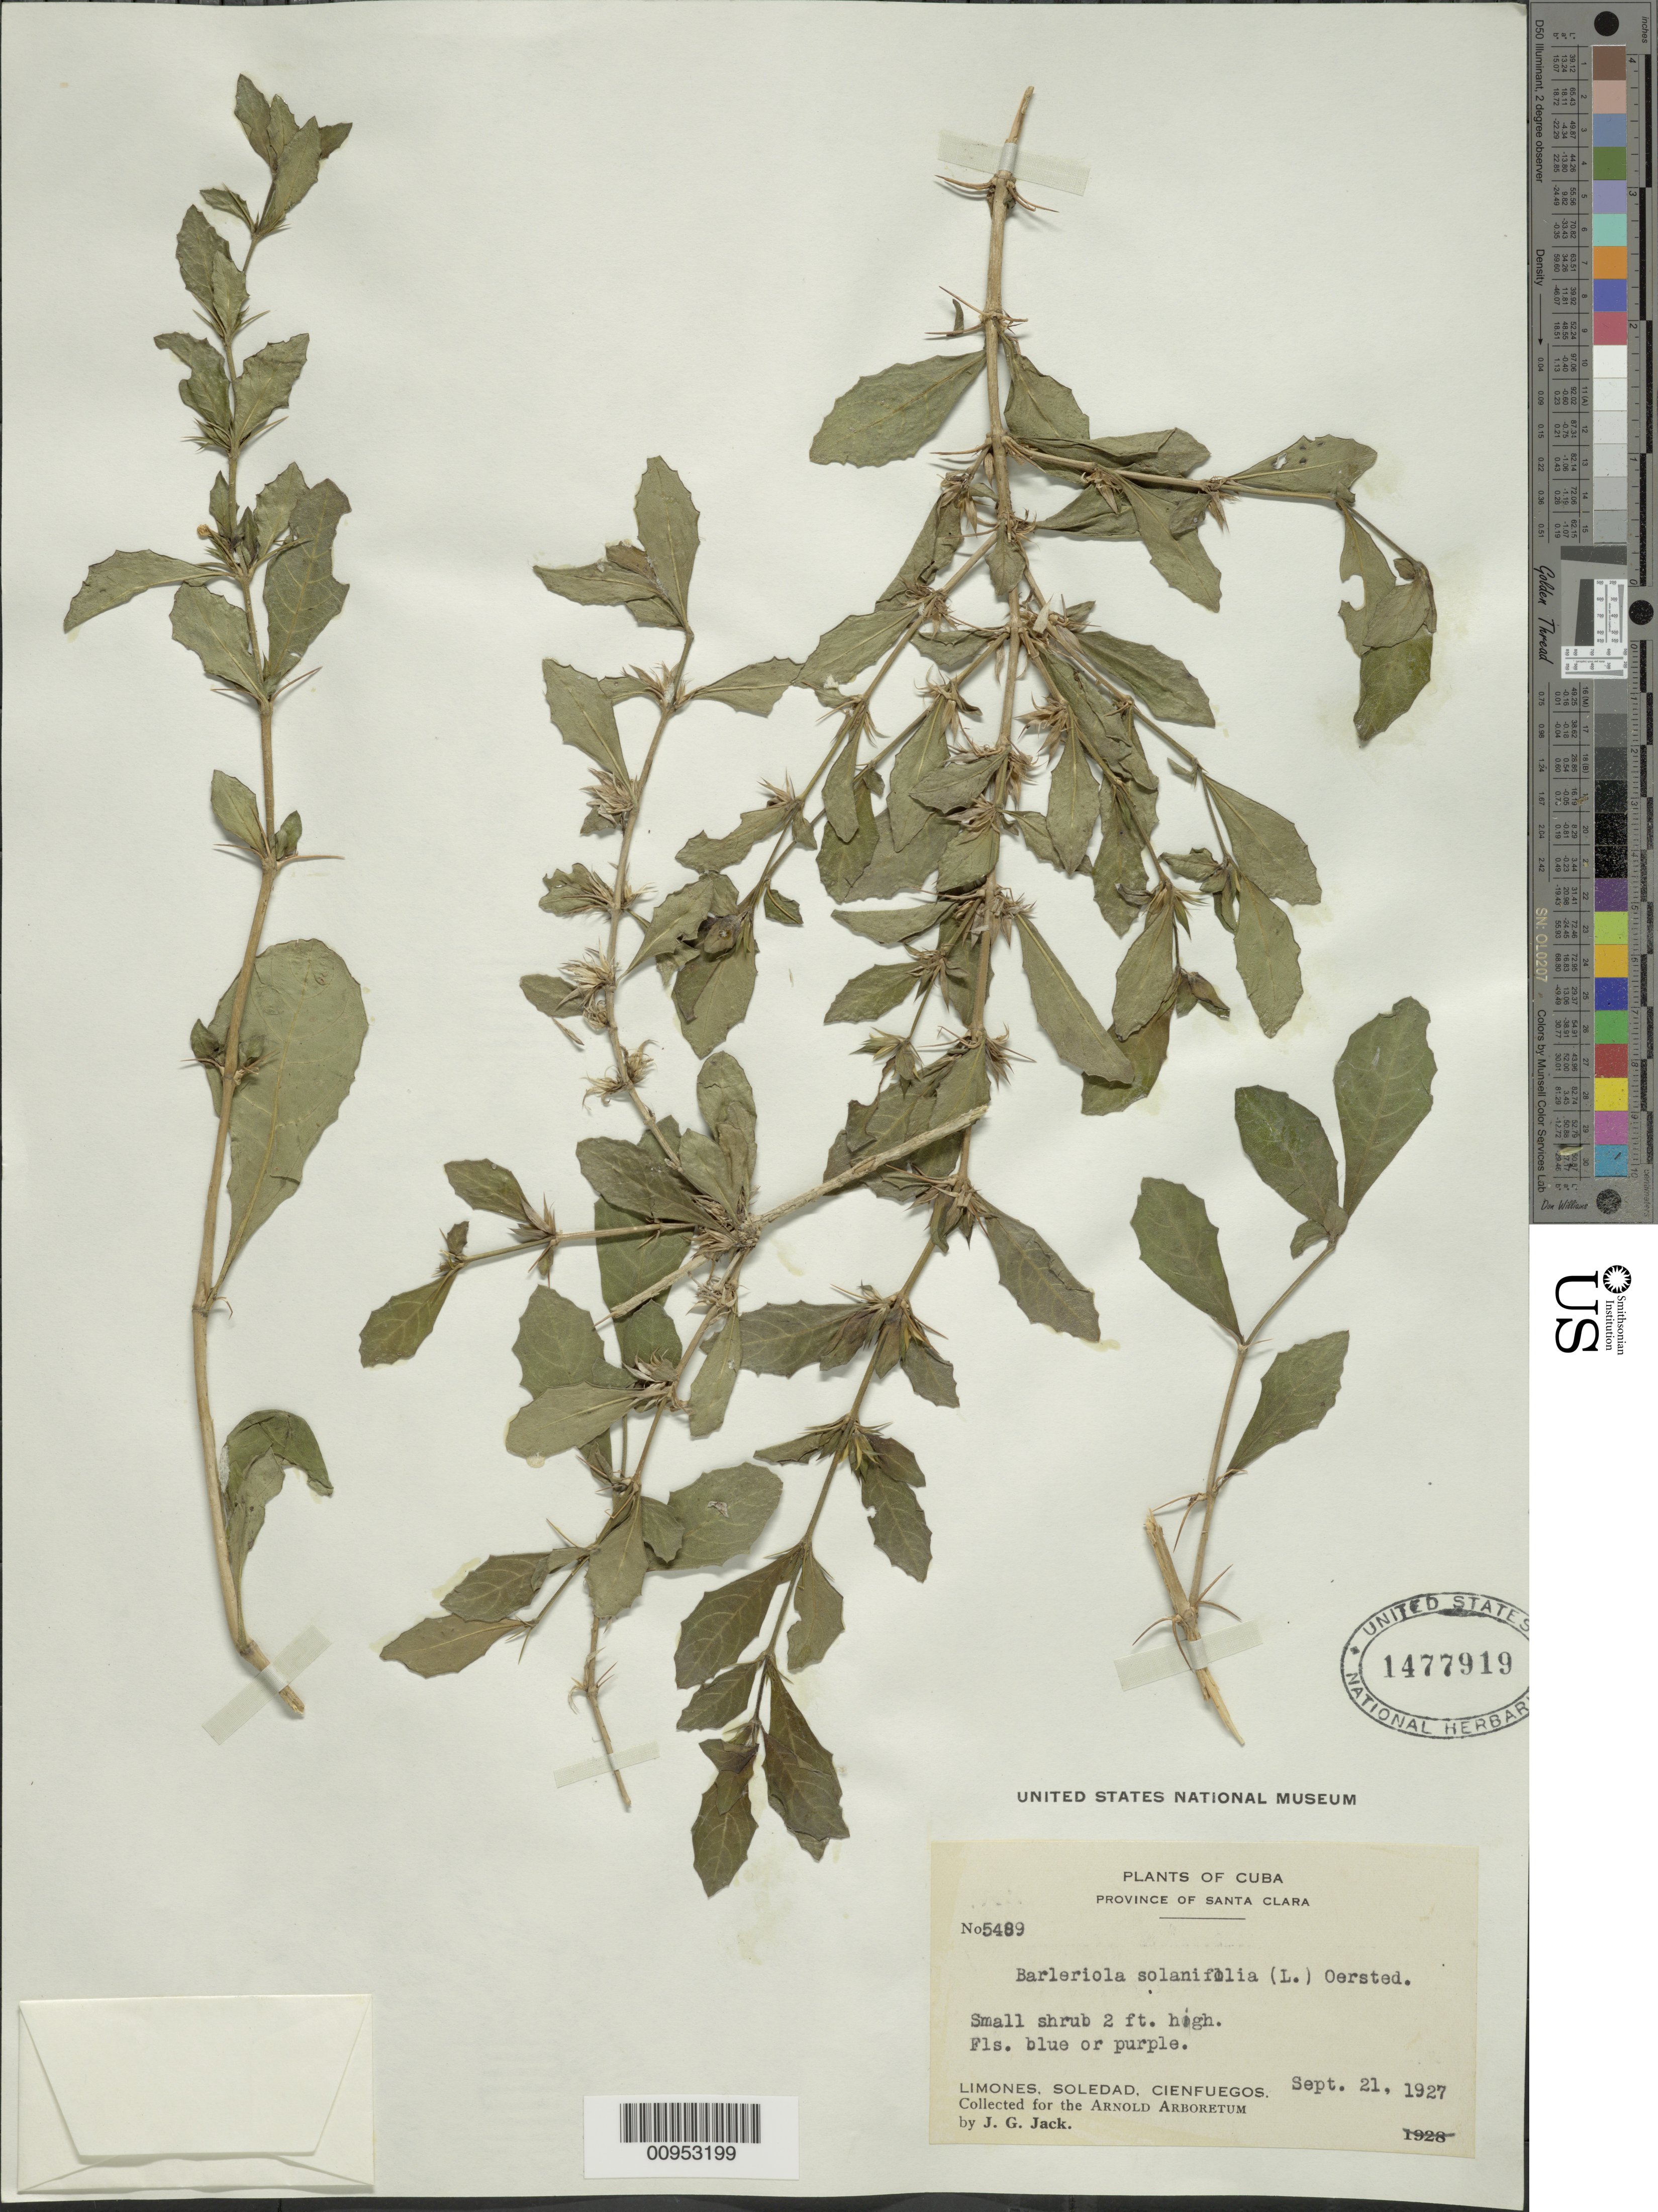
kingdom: Plantae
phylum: Tracheophyta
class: Magnoliopsida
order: Lamiales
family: Acanthaceae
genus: Barleriola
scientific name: Barleriola solanifolia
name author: (L.) Oerst. ex Lindau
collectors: J. G. Jack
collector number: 5489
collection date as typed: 21 Sep 1927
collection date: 1927-09-21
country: Cuba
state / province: Cienfuegos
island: Cuba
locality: Limones, Soledad, Cienfuegos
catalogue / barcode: US 1477919